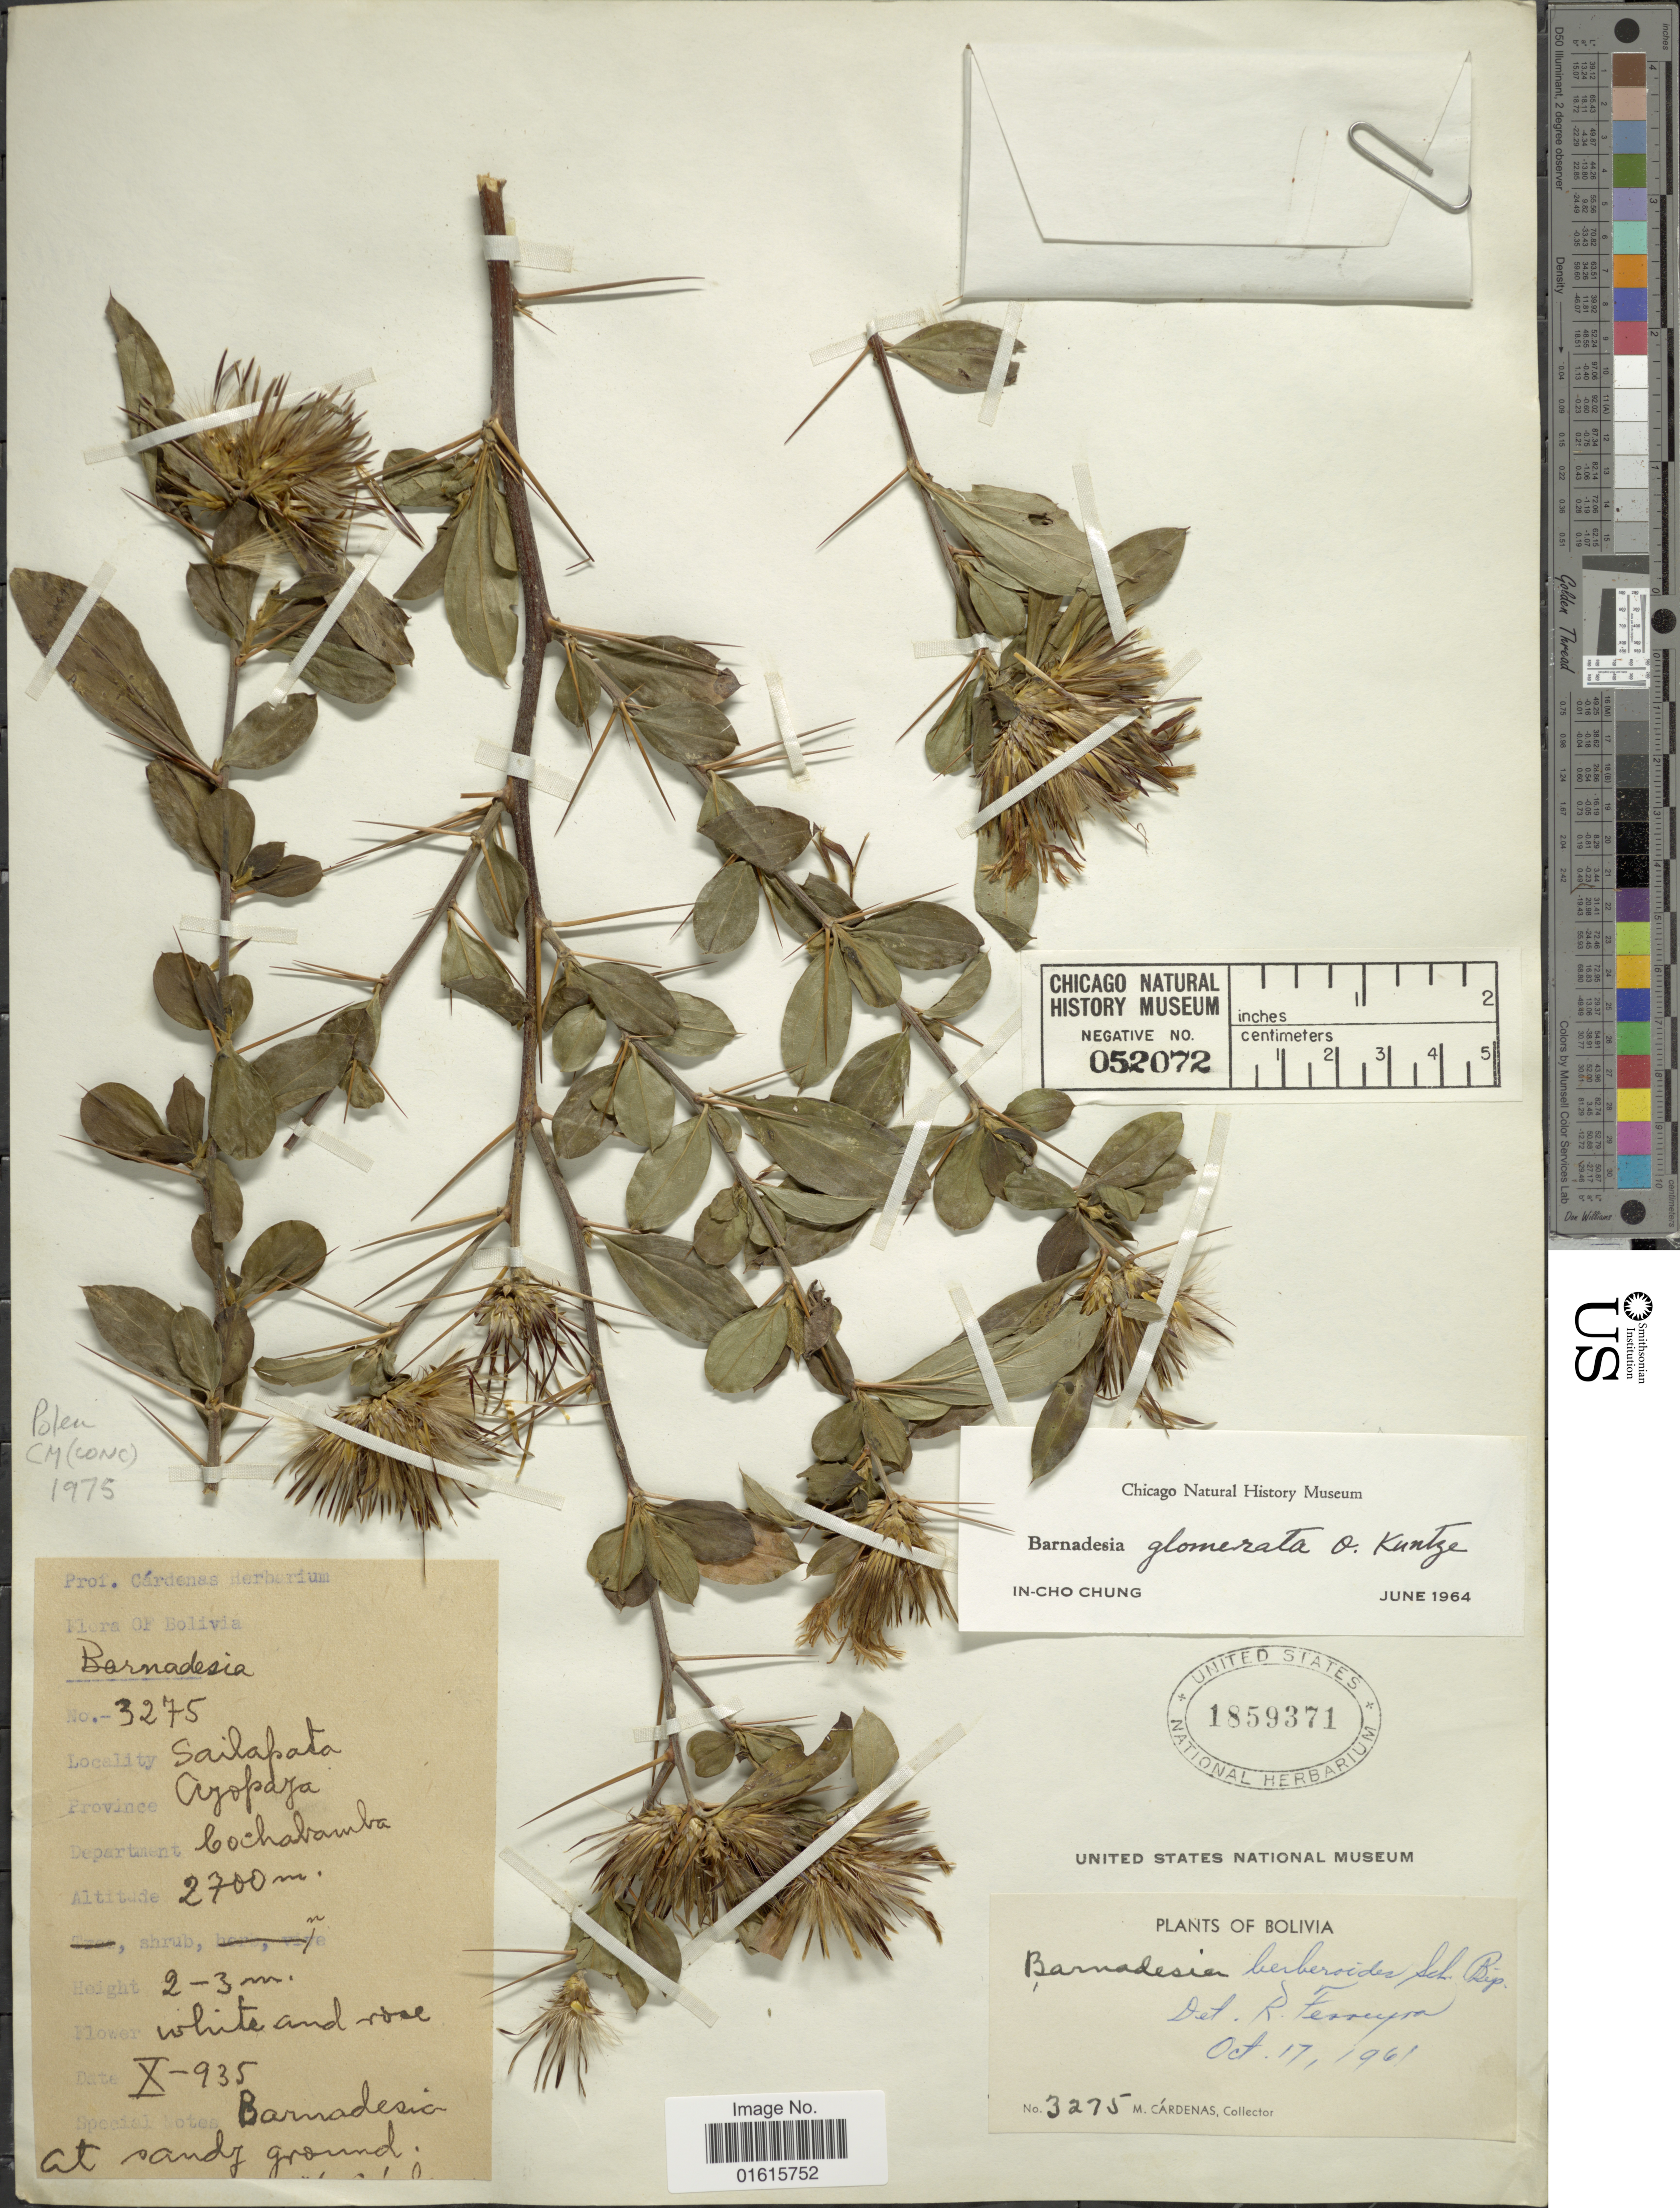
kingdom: Plantae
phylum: Tracheophyta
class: Magnoliopsida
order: Asterales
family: Asteraceae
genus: Barnadesia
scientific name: Barnadesia glomerata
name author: Kuntze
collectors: M. Cárdenas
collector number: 3275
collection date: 1935-10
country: Bolivia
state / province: Cochabamba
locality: Sailapata, Azopaza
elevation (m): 2700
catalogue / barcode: US 1859371